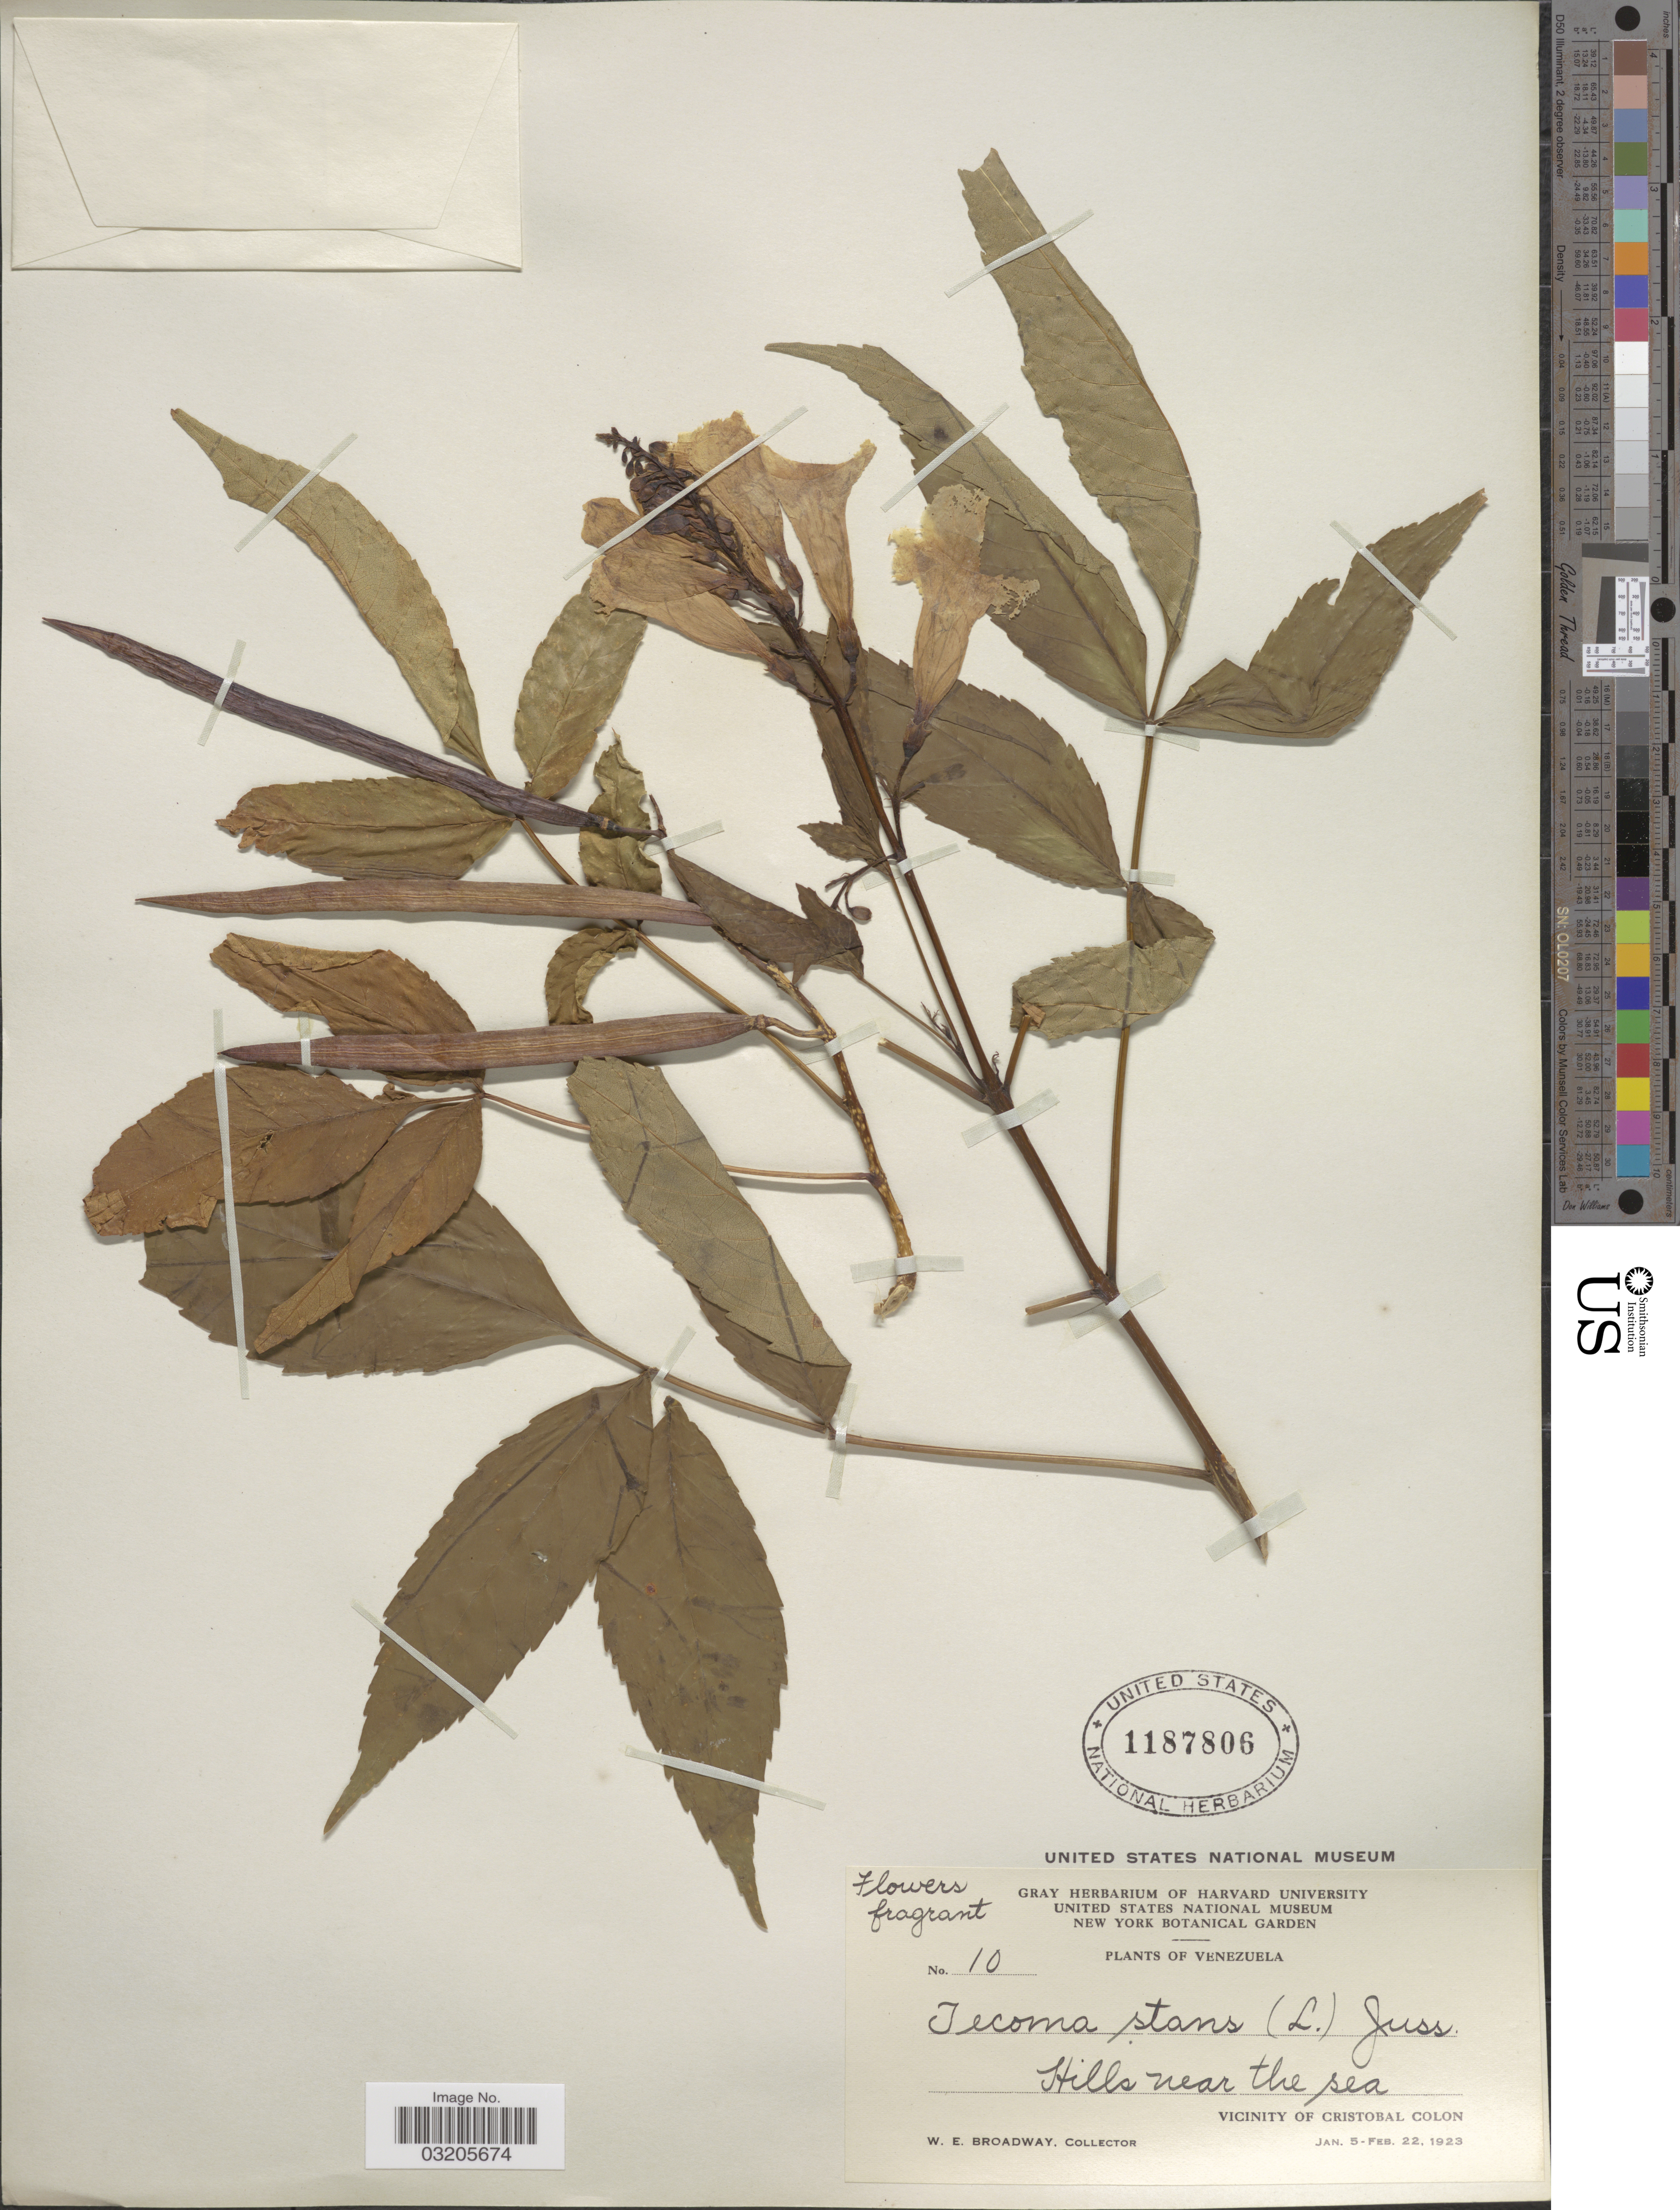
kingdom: Plantae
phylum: Tracheophyta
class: Magnoliopsida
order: Lamiales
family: Bignoniaceae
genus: Tecoma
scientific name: Tecoma stans var. stans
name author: (L.) Juss. ex Kunth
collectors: W. E. Broadway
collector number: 10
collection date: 1923-01-05/1923-02-22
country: Venezuela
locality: Hills near the sea. Vicinity of Cristobal Colon.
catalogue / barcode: US 1187806